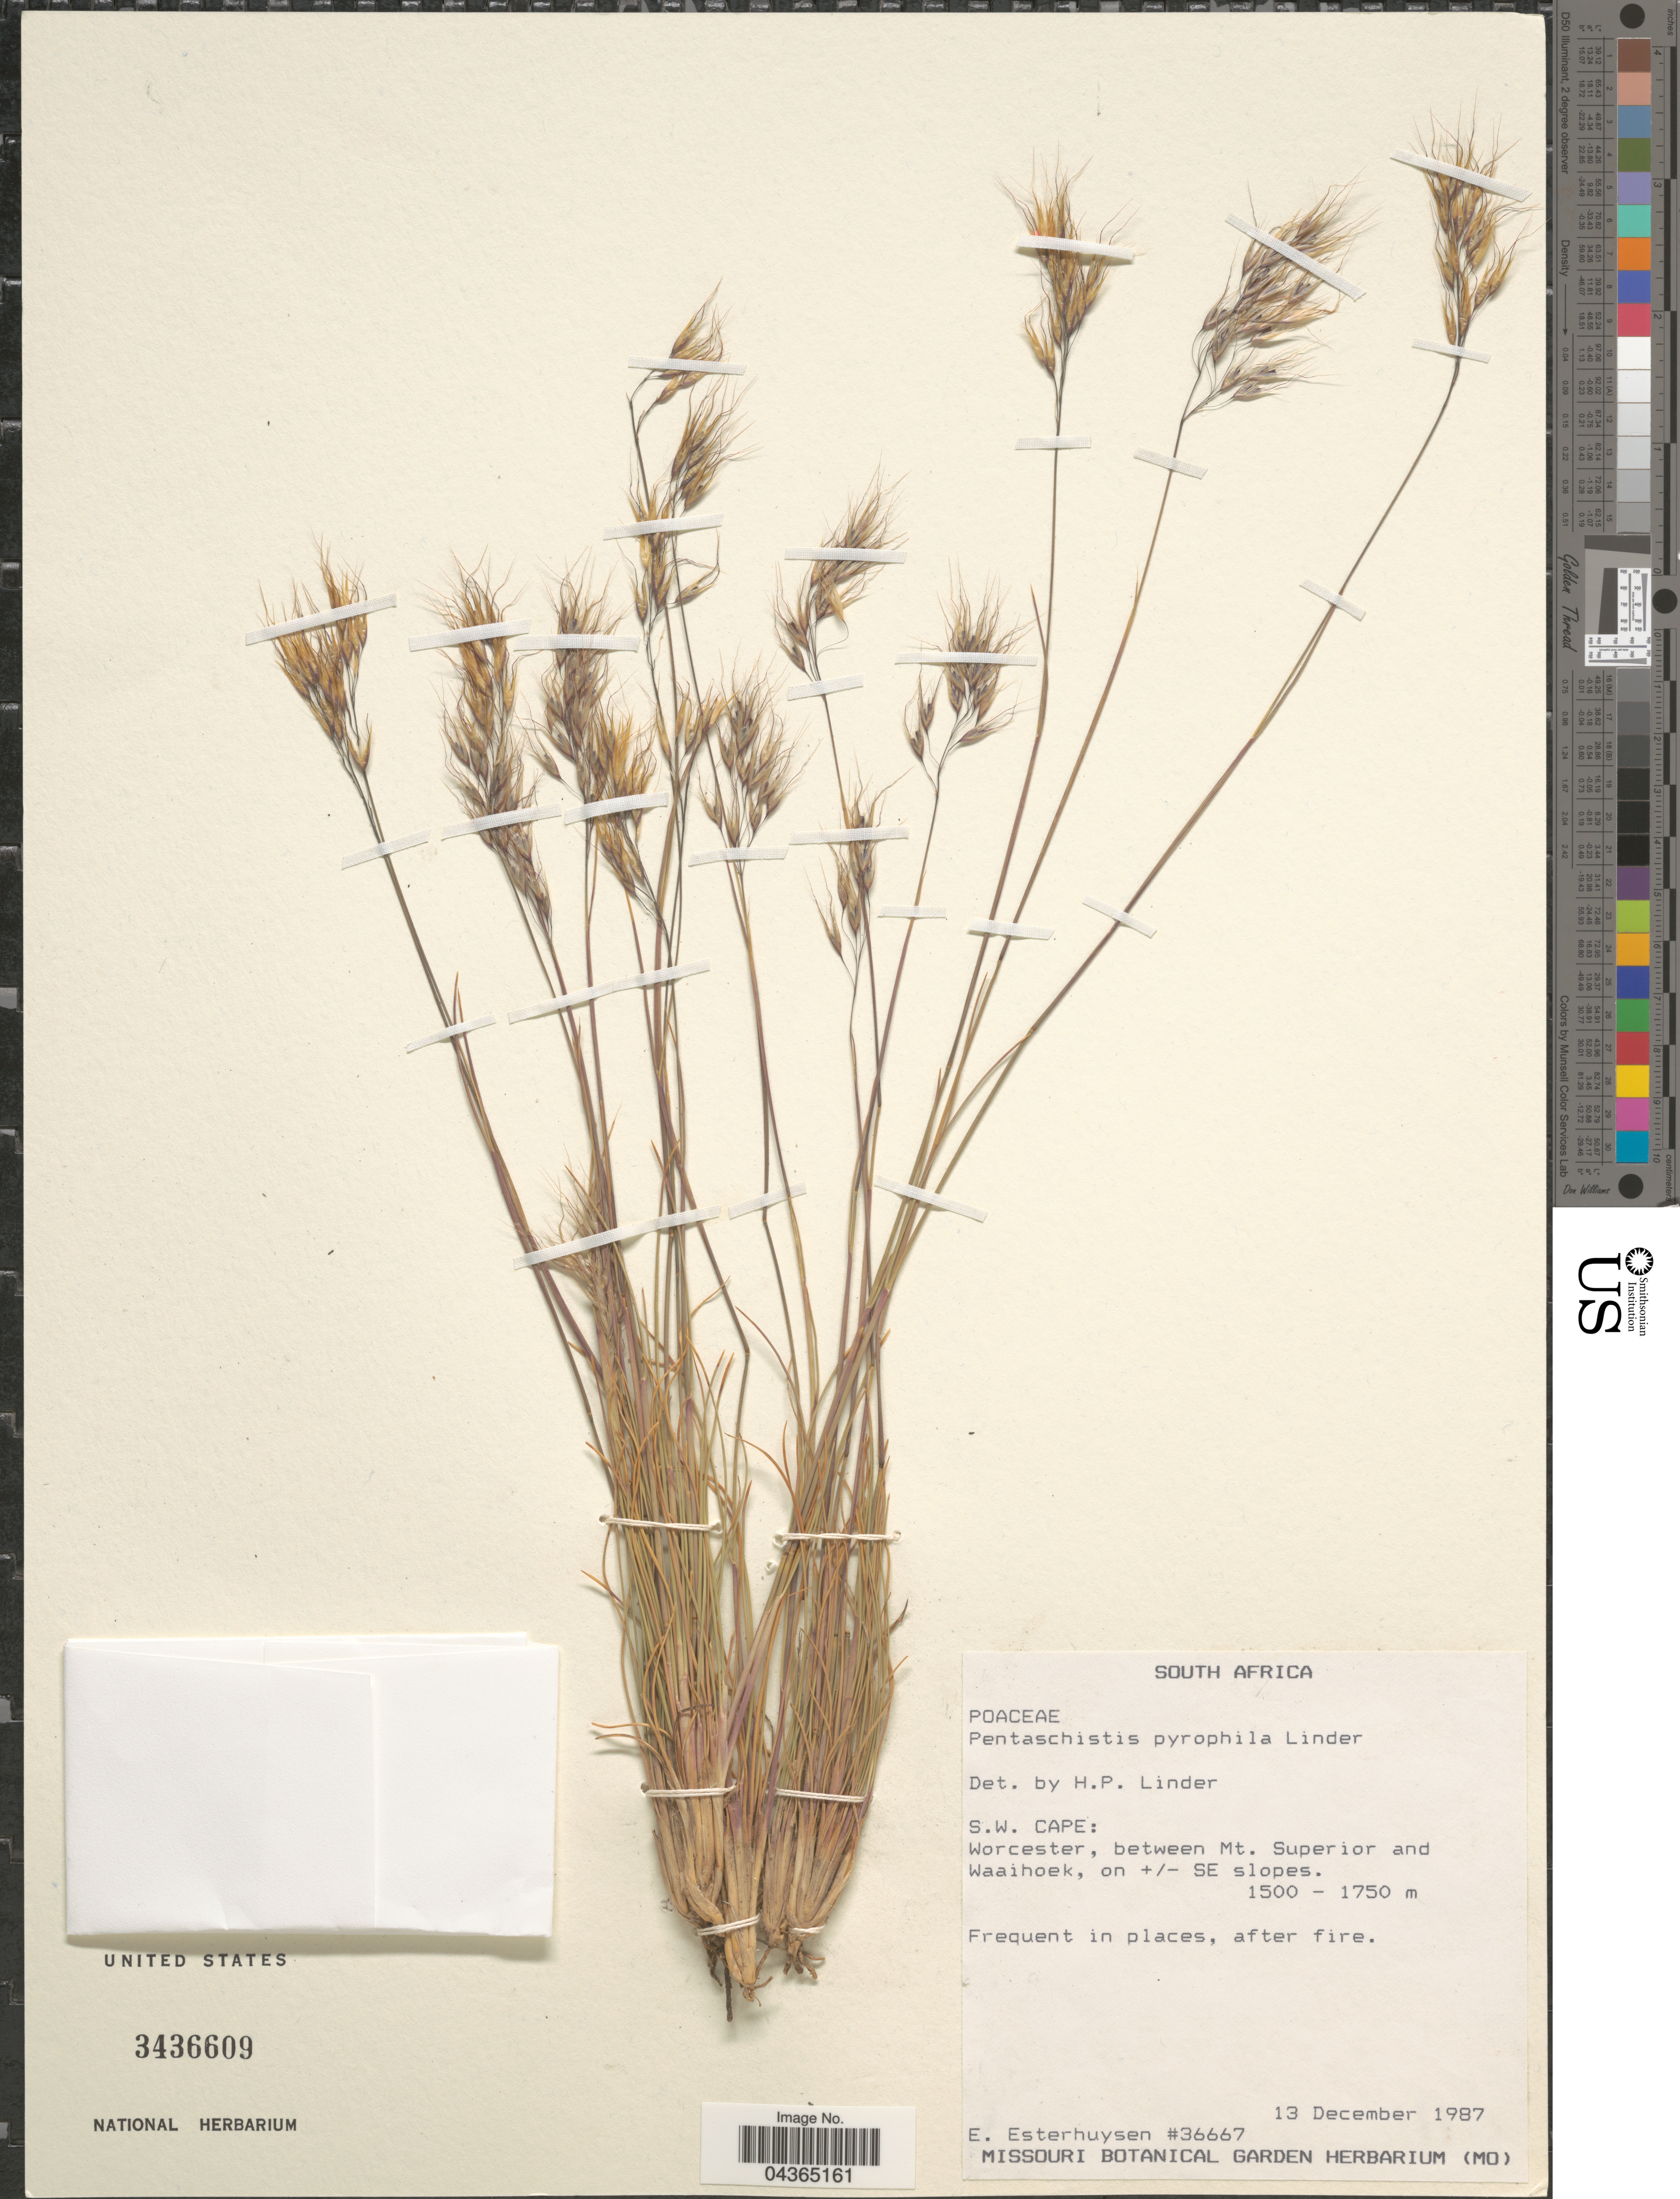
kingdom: Plantae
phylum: Tracheophyta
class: Liliopsida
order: Poales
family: Poaceae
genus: Pentameris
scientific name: Pentameris pyrophila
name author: (H.P. Linder) Galley & H.P. Linder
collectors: E. E. Esterhuysen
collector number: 36667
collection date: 1987-12-13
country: South Africa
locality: S.W. Cape: Worcester, between Mt. Superior and Waaihoek, on ± SE slopes.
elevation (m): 1500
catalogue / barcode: US 3436609